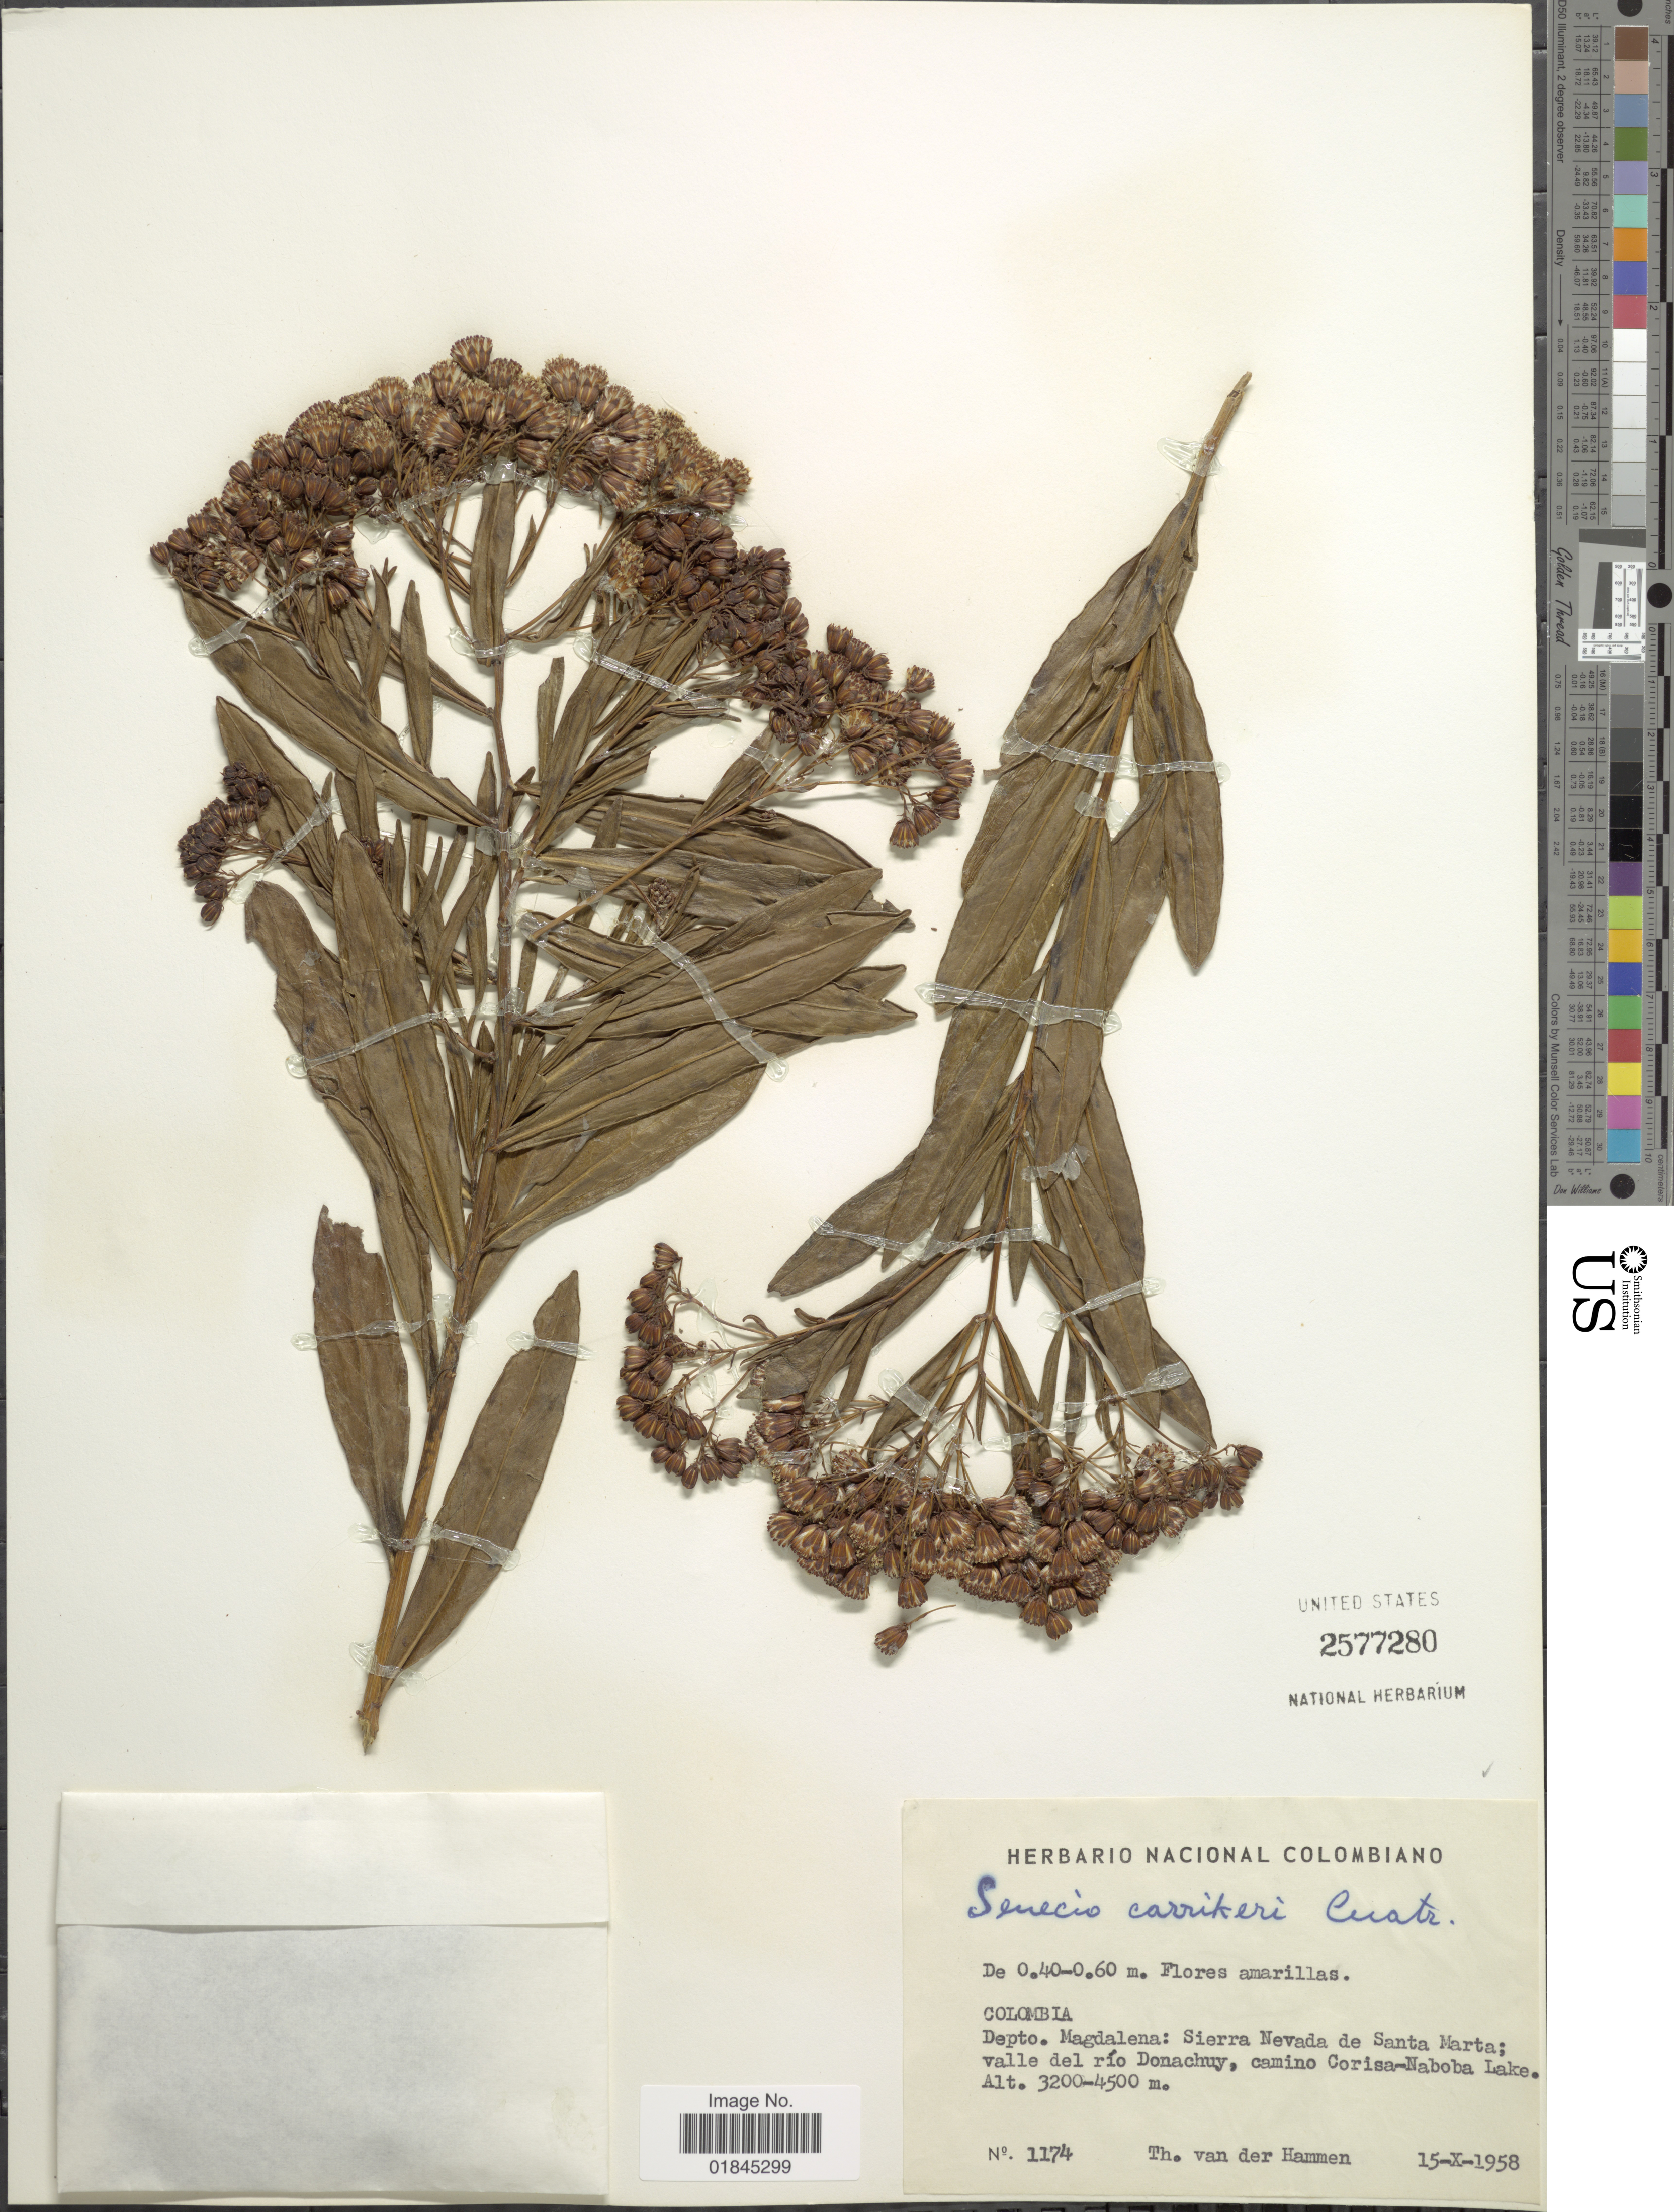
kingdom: Plantae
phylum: Tracheophyta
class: Magnoliopsida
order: Asterales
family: Asteraceae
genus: Pentacalia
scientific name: Pentacalia carrikeri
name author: (Cuatrec.) Cuatrec.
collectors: T. Hammen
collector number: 1174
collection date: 1958-10-15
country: Colombia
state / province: Magdalena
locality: Depto. Magdalena: Sierra Nevada de Santa Marta; valle del río Donachuy, camino Corisa-Naboba Lake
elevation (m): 3200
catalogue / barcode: US 2577280